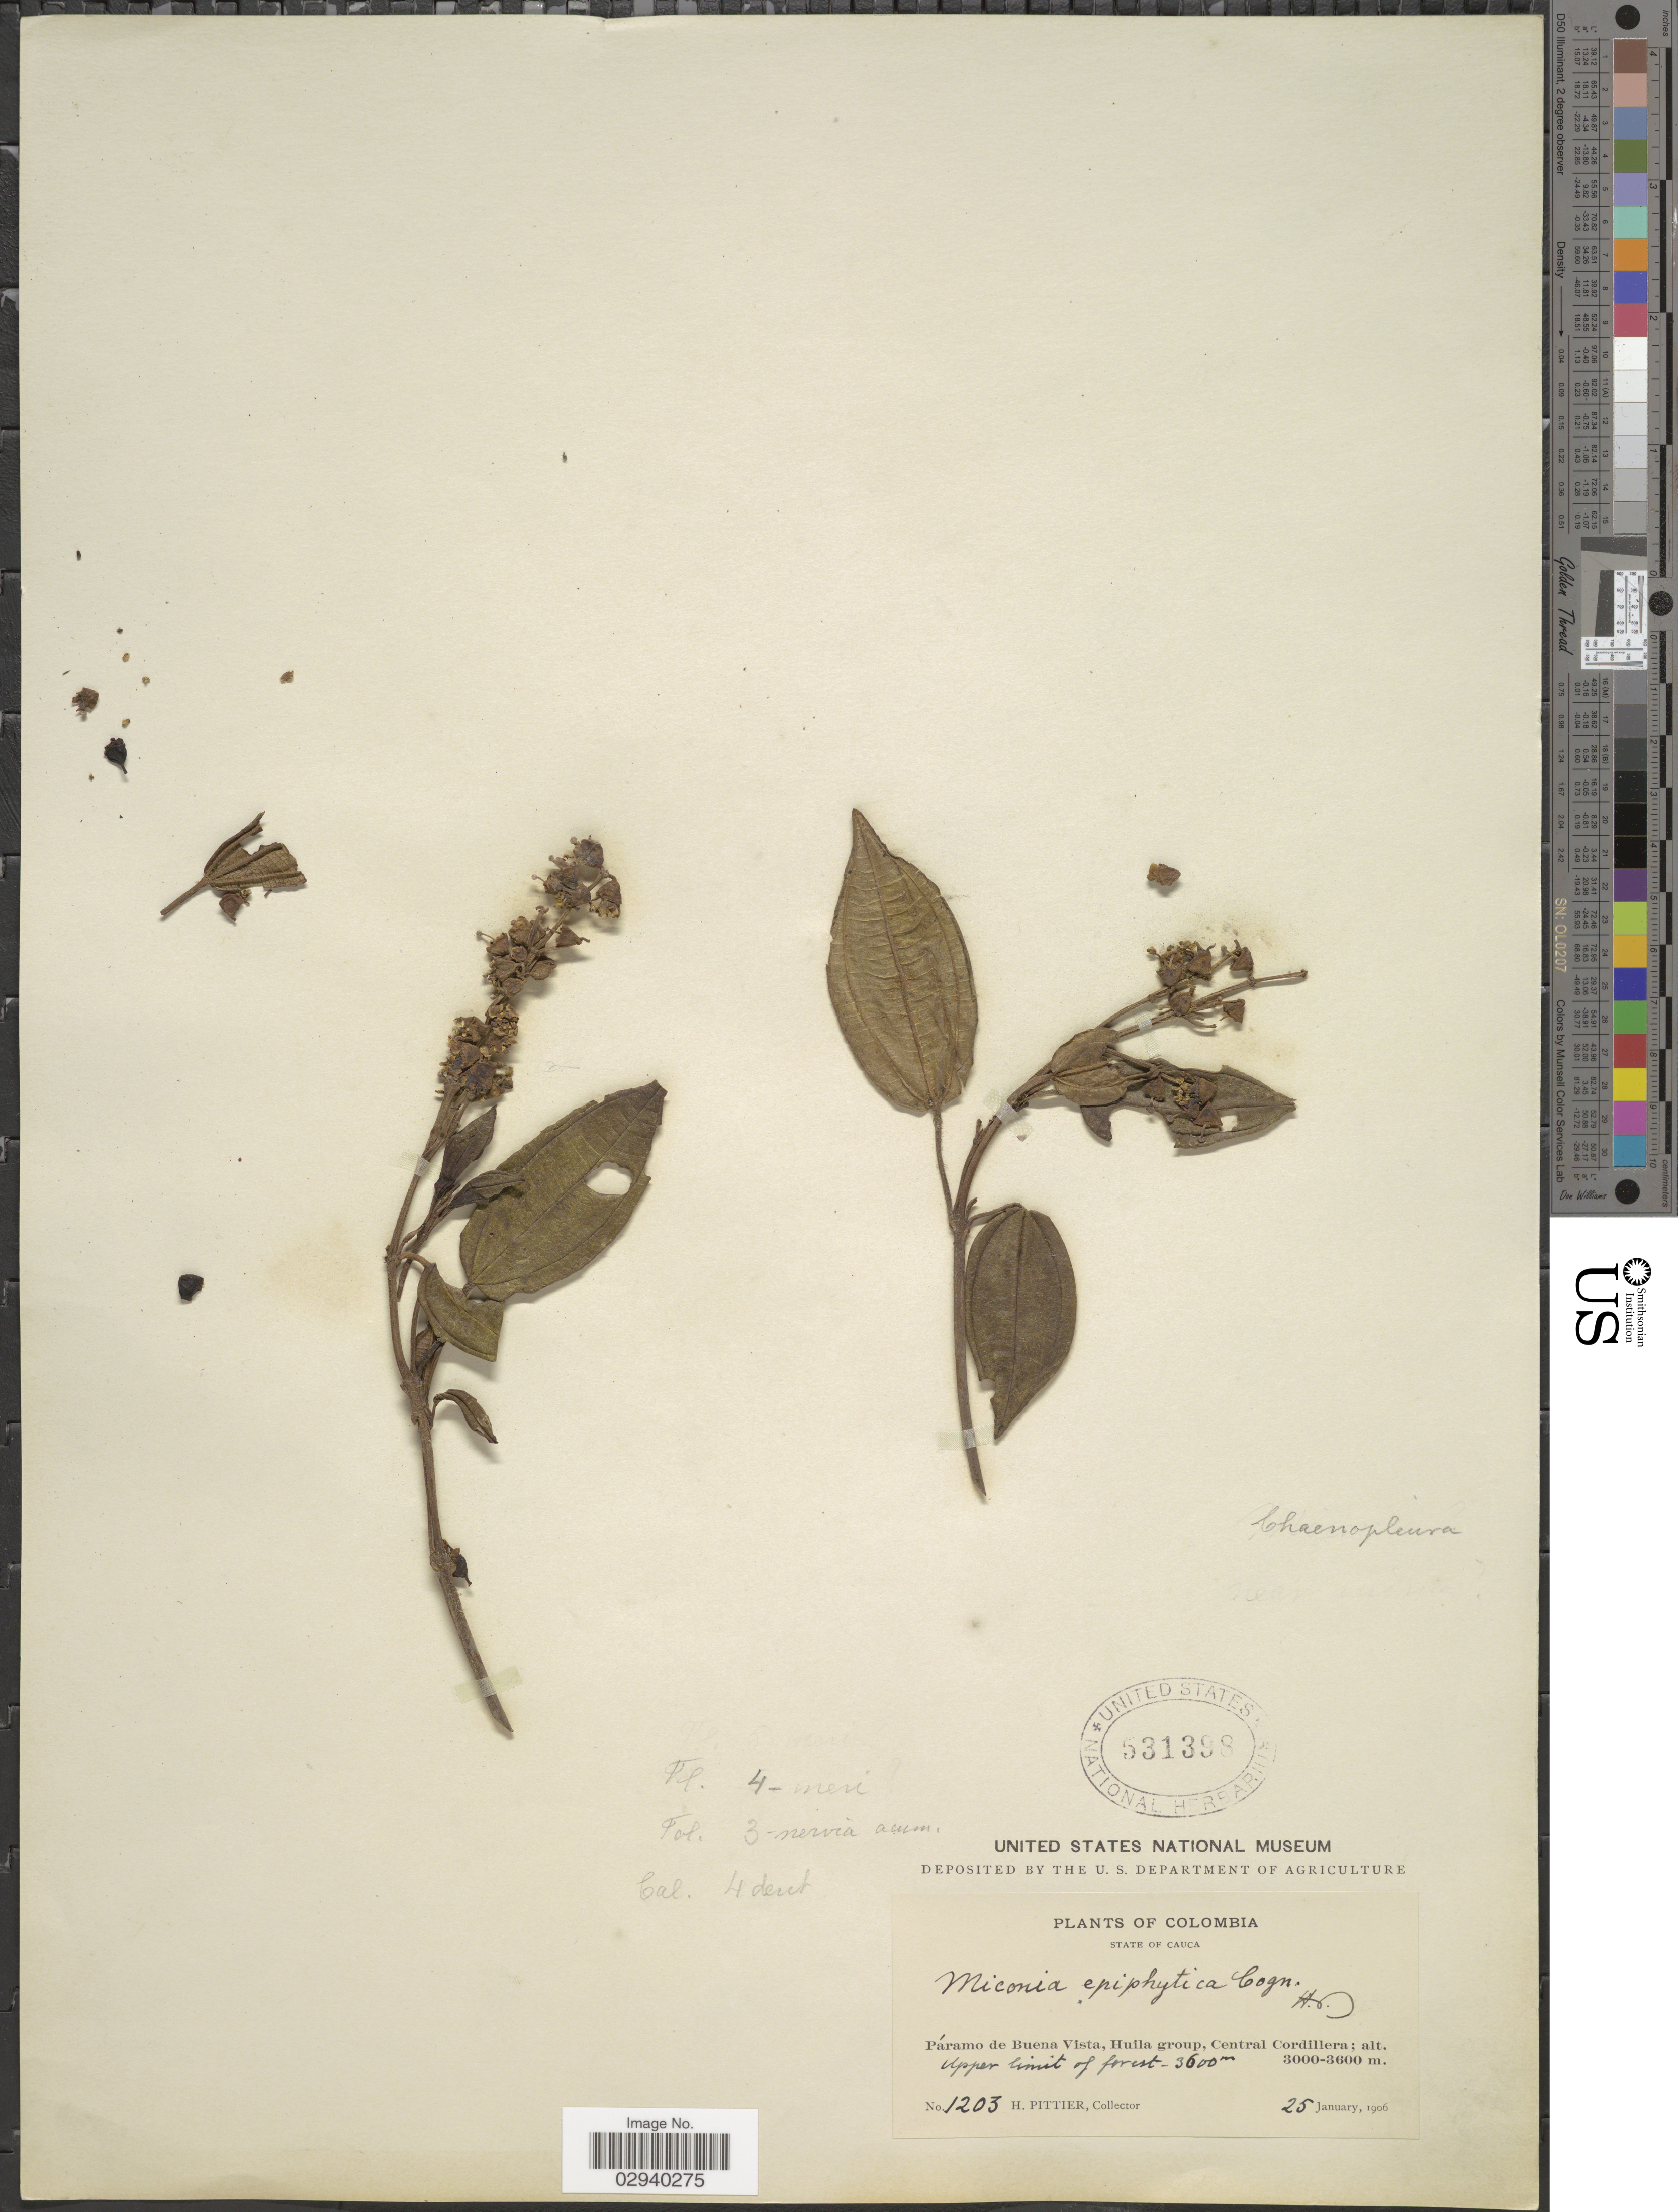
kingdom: Plantae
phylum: Tracheophyta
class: Magnoliopsida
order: Myrtales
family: Melastomataceae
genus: Miconia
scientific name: Miconia latifolia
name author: (D. Don) Naudin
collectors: H. F. Pittier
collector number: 1203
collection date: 1906-01-25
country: Colombia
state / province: Cauca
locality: Páramo de Buena Vista, Huila group, Central Cordillera.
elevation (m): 3600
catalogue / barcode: US 531398